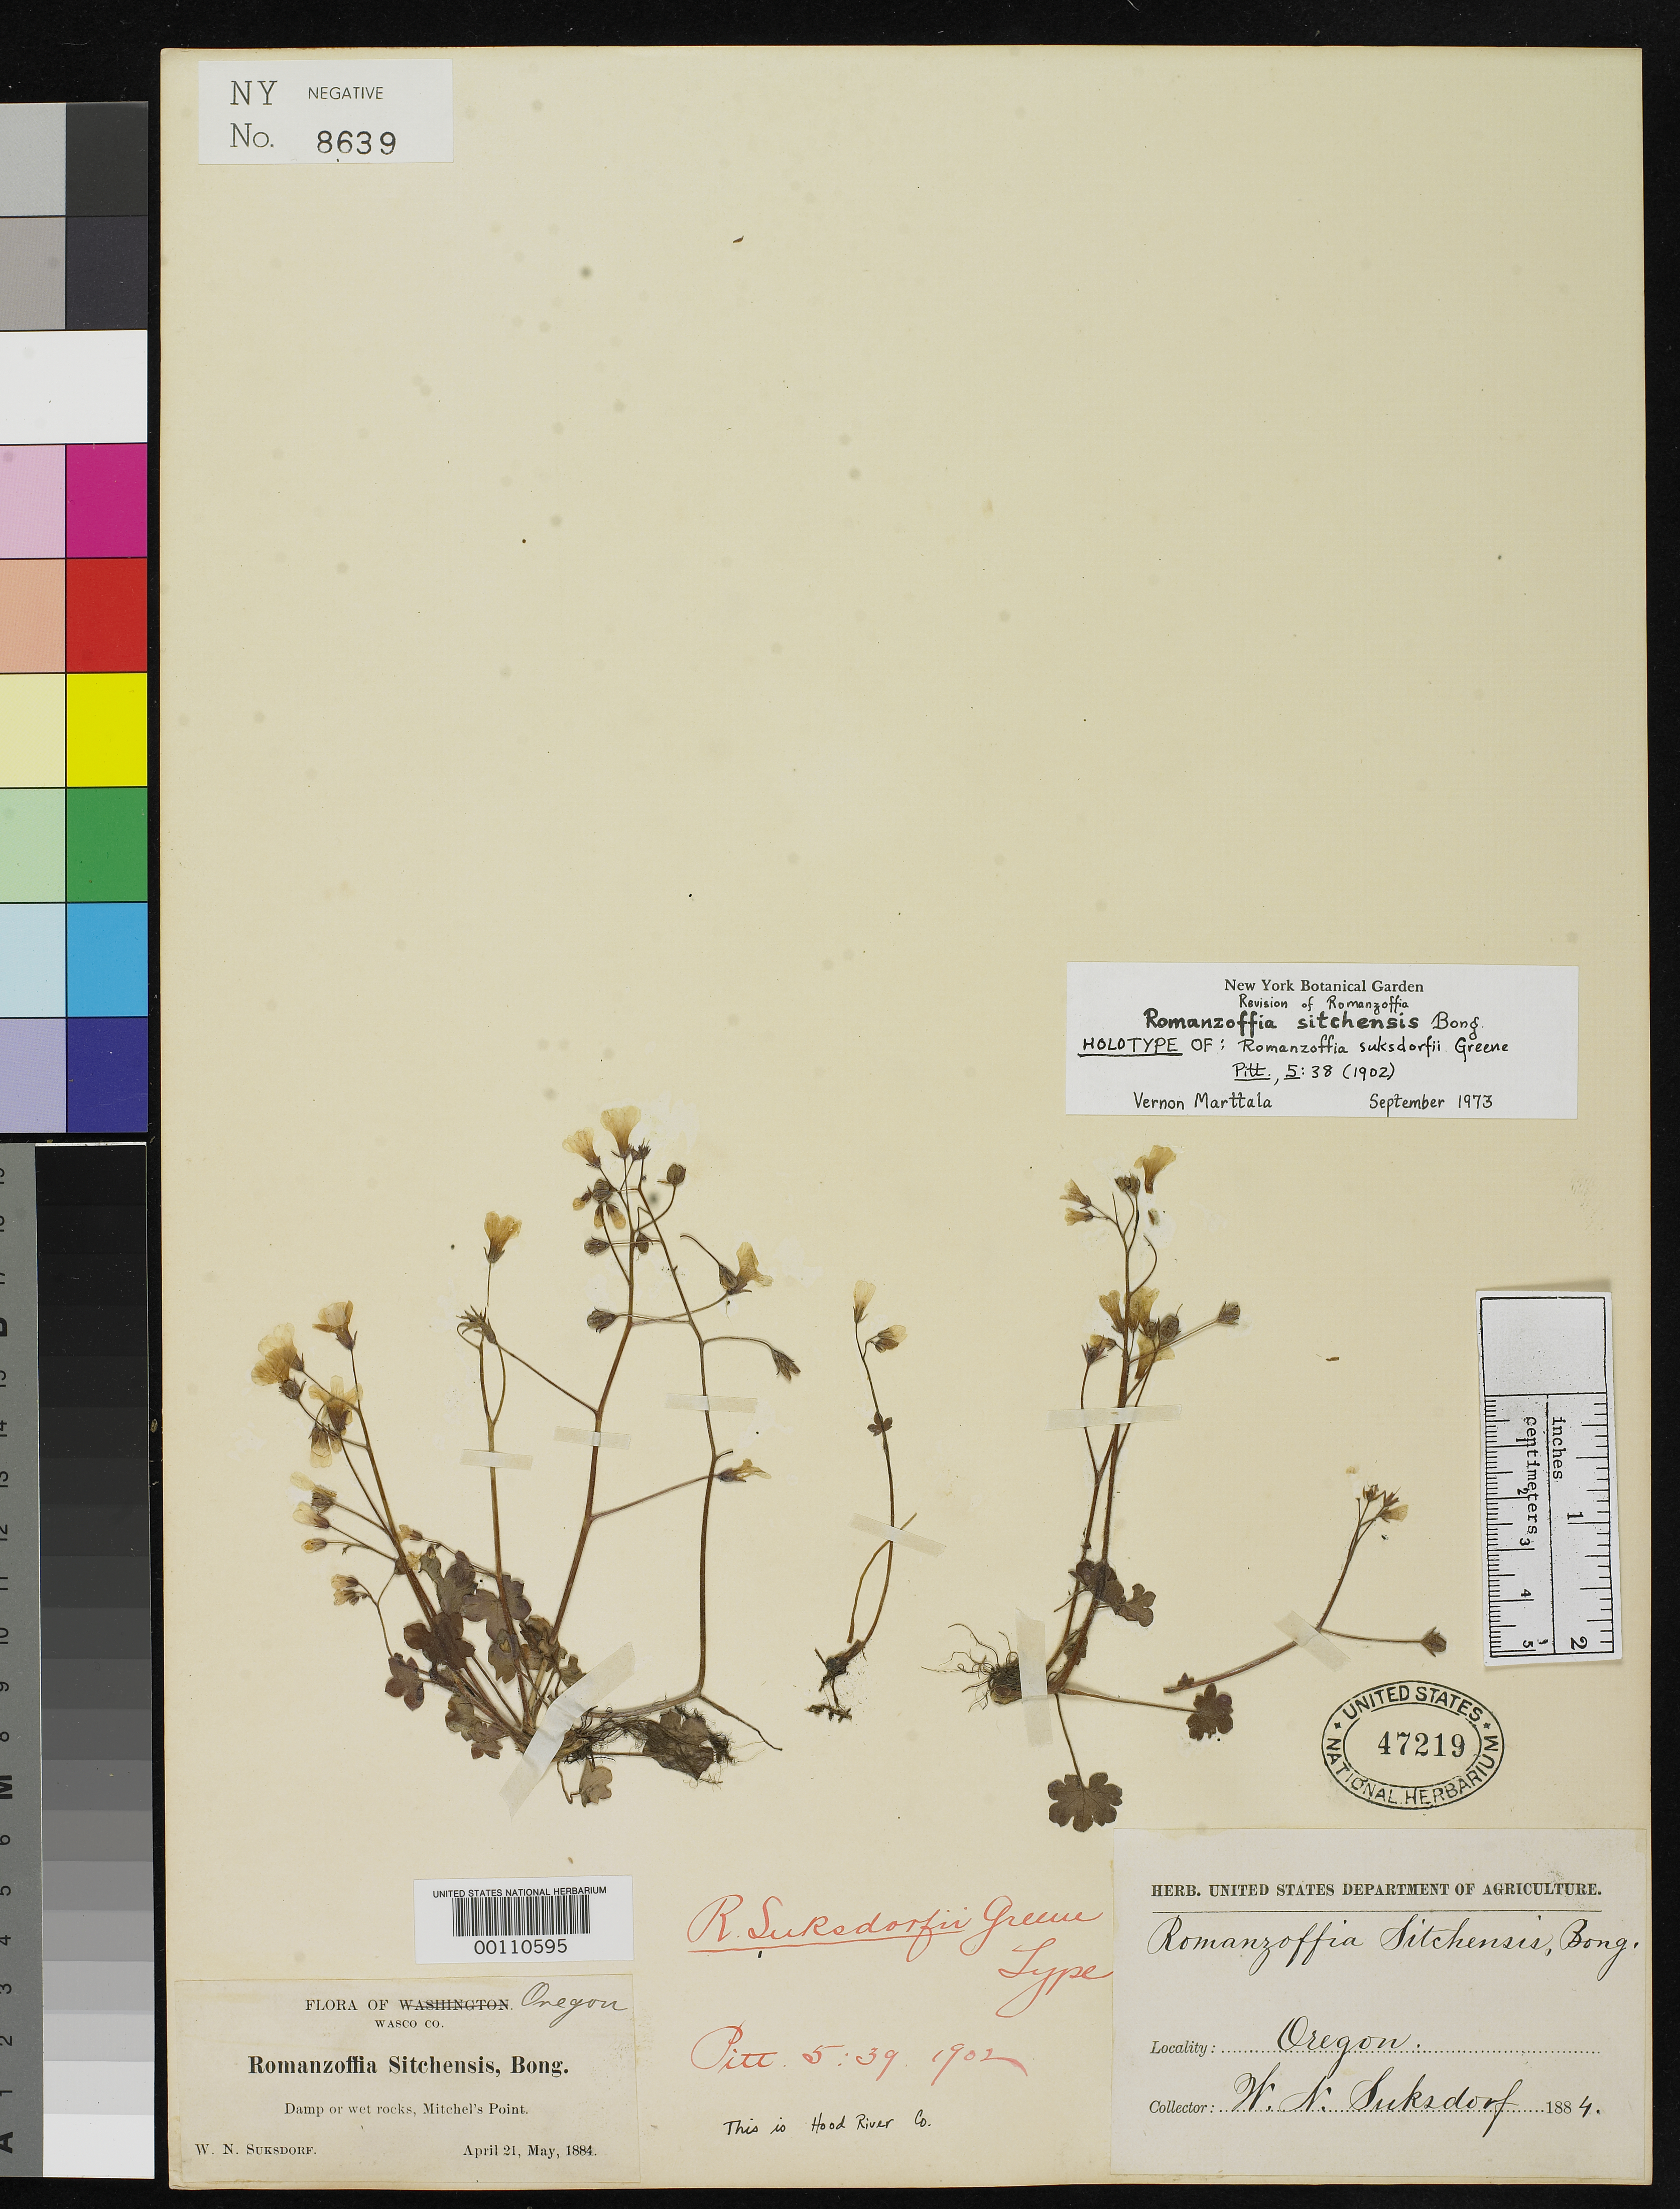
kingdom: Plantae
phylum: Tracheophyta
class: Magnoliopsida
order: Boraginales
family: Hydrophyllaceae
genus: Romanzoffia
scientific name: Romanzoffia suksdorfii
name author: Greene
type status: Holotype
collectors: W. N. Suksdorf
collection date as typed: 21 Apr 1884 to -- May 1884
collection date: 1884-04-21/1884-05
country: United States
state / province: Oregon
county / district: Wasco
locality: Mitchell's Point.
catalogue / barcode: US 47219